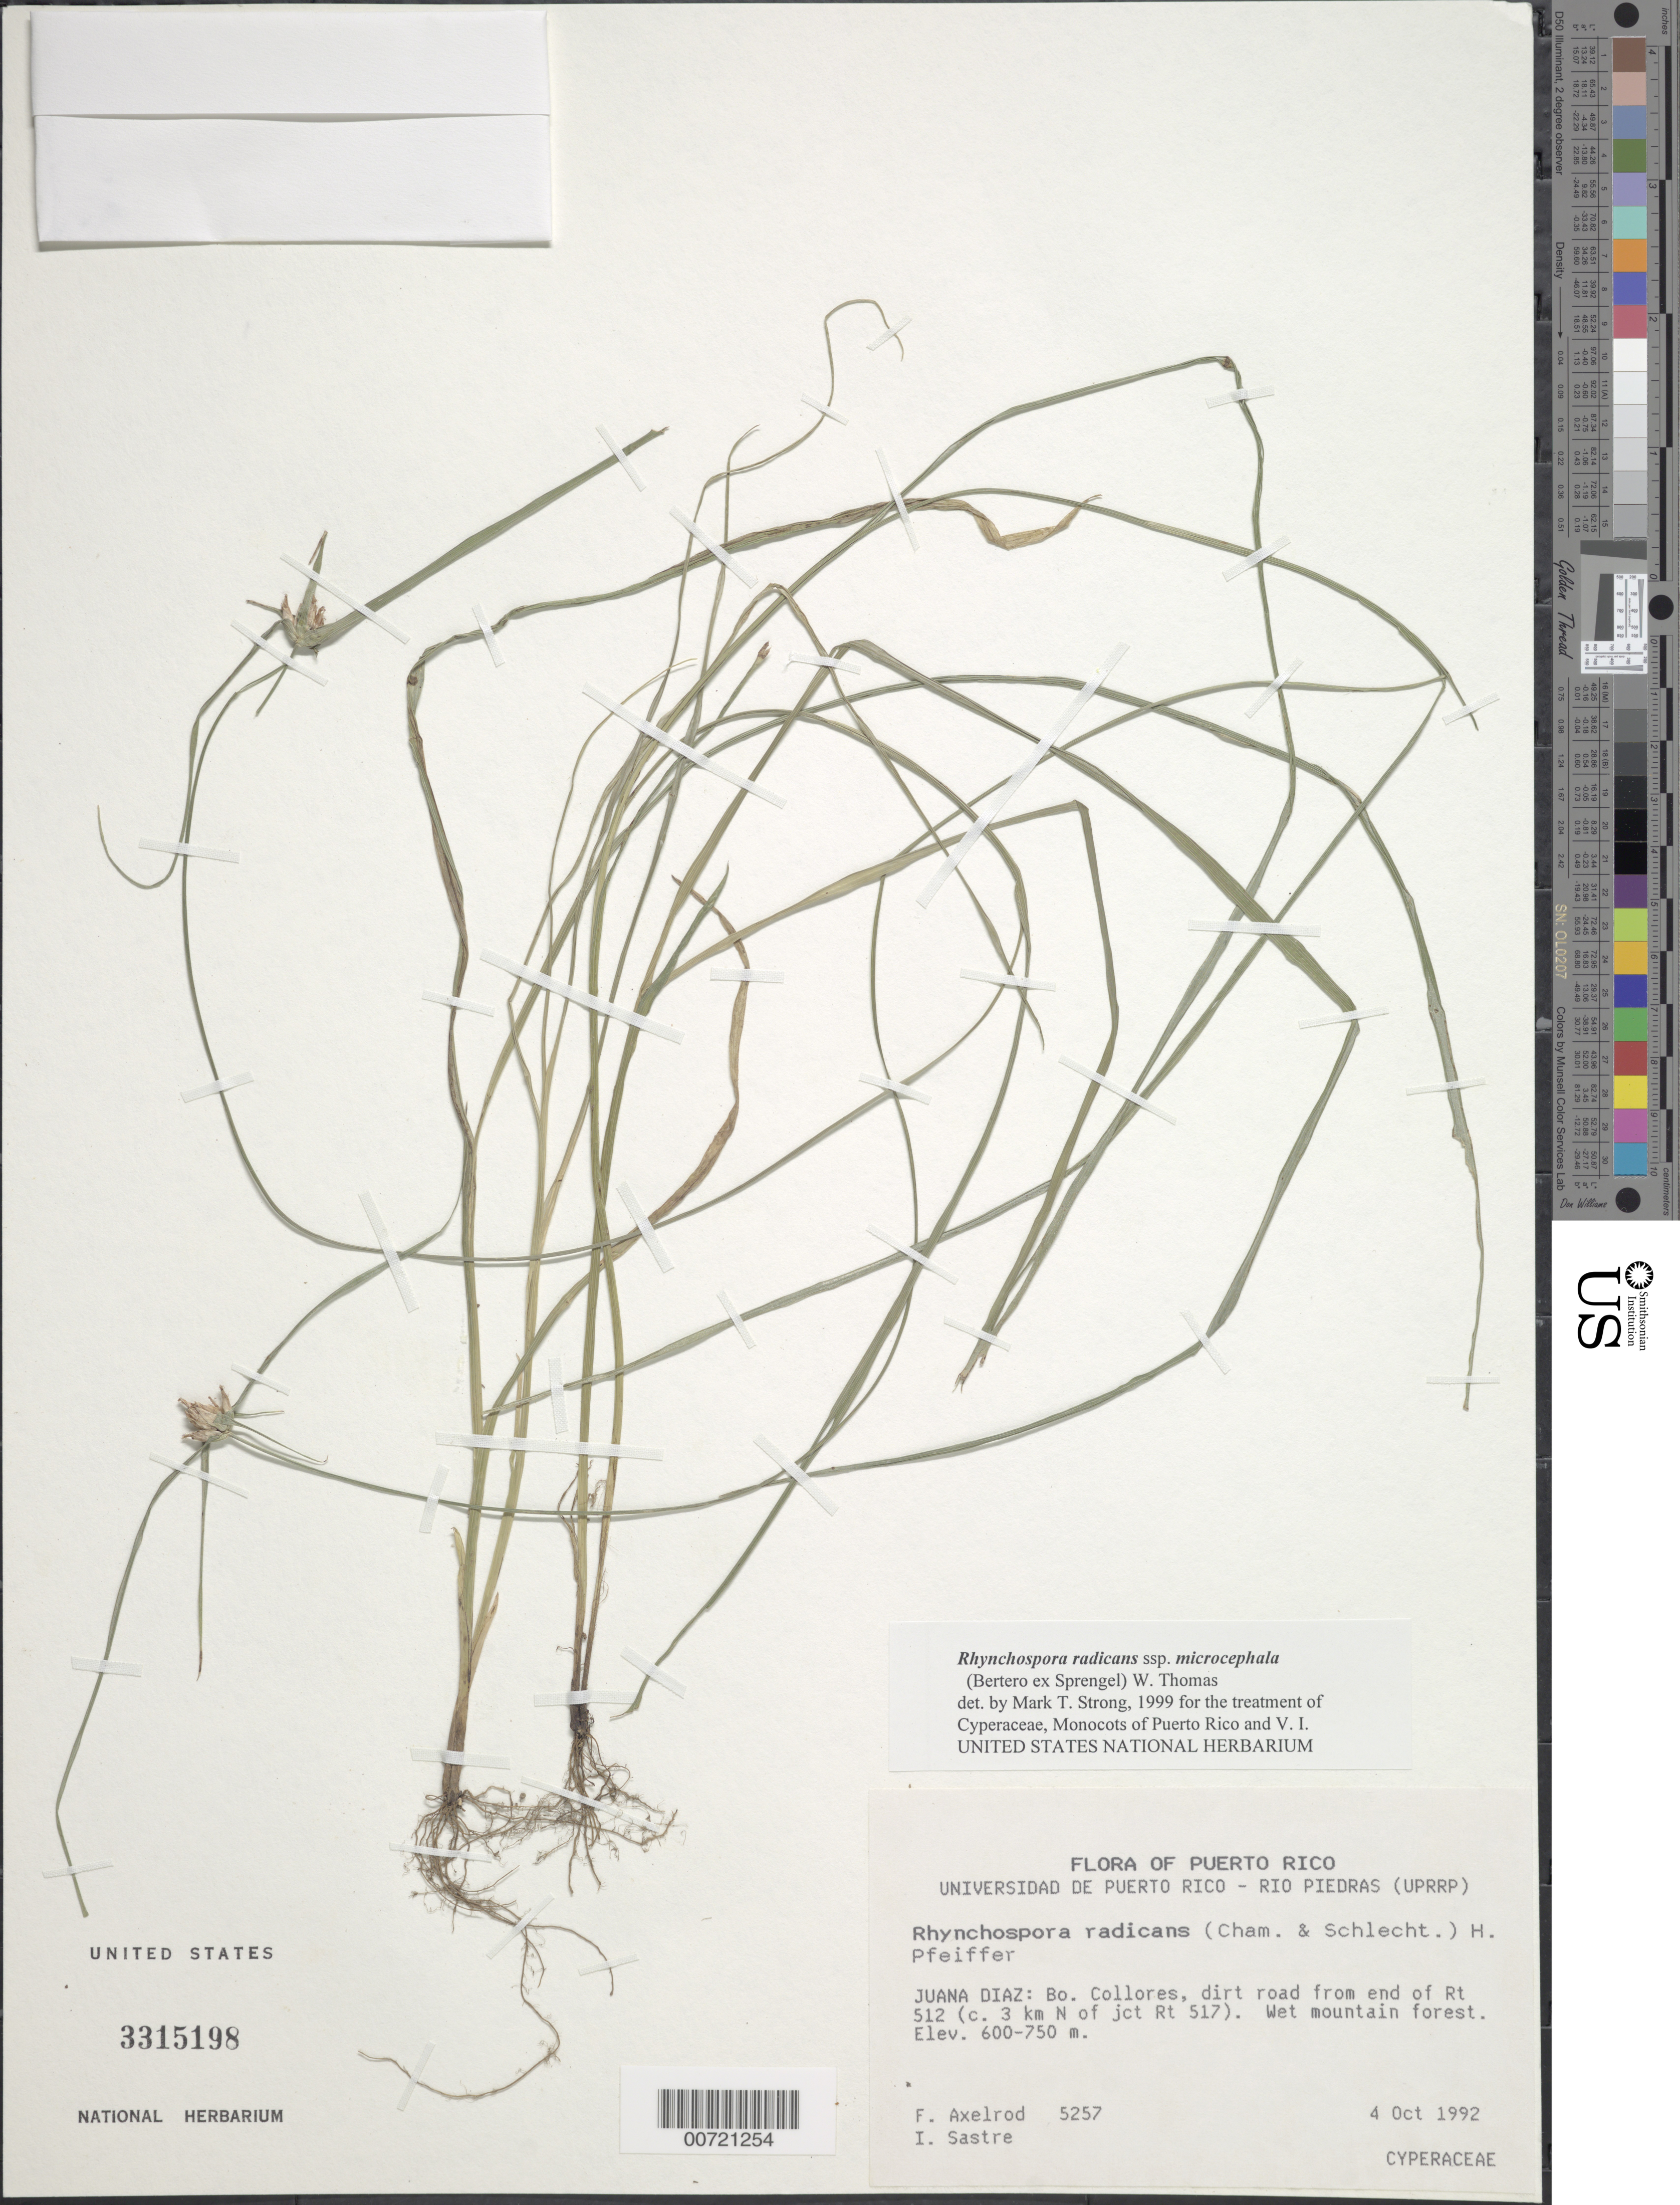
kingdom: Plantae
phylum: Tracheophyta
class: Liliopsida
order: Poales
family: Cyperaceae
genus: Rhynchospora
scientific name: Rhynchospora radicans subsp. microcephala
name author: (Bertero ex Spreng.) W.W. Thomas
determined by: Strong, M. T., (US), Smithsonian Institution - National Museum of Natural History (UNITED STATES)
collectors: F. S. Axelrod & I. Sastre-de Jesús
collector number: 5257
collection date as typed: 04 Oct 1992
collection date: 1992-10-04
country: Puerto Rico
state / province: Juana Díaz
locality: Juana Diaz: Bo. Collores, dirt road from end of Rt. 512 (ca. 3 km N of jct. Rt. 517).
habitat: Wet mountain forest.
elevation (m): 600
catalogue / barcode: US 3315198